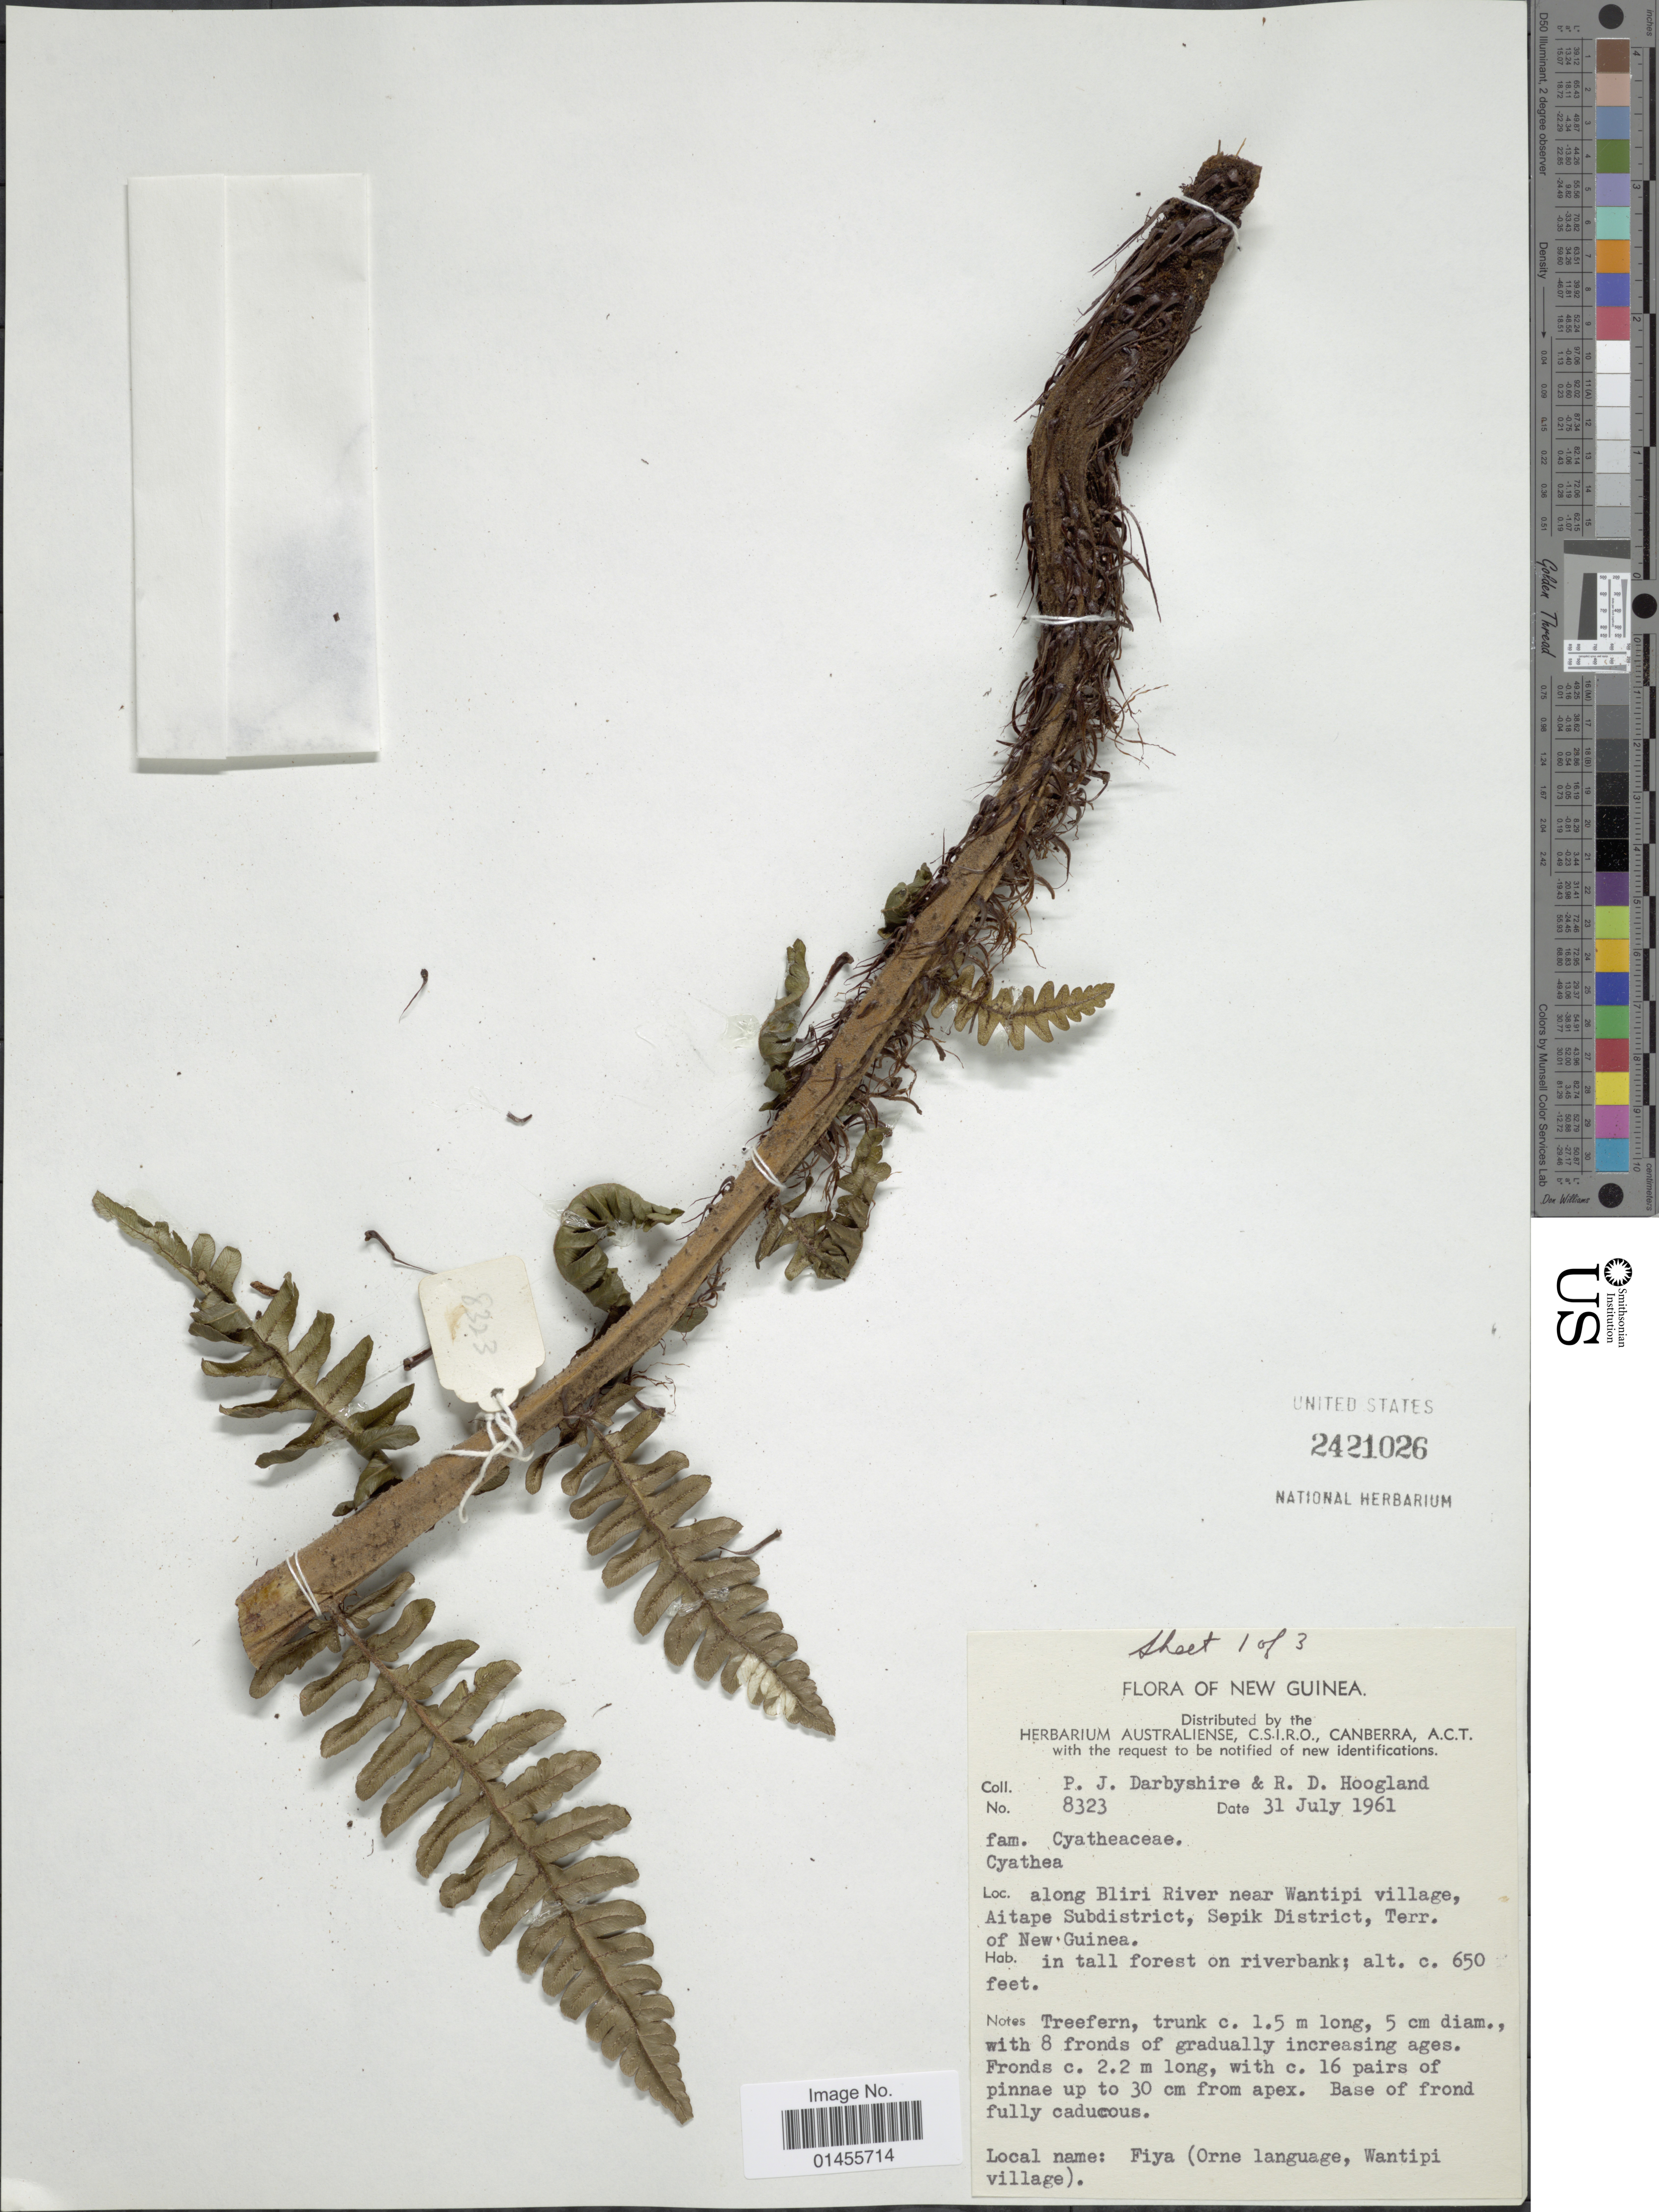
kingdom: Plantae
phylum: Tracheophyta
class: Polypodiopsida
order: Cyatheales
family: Cyatheaceae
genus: Alsophila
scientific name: Alsophila sp.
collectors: P. Darbyshire & R. D. Hoogland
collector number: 8323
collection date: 1961-07-31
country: Papua New Guinea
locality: New Guinea. Along Bliri River near Wantipi village, Aitape Subdistrict, Sepik District, Terr. of New Guinea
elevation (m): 198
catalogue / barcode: US 2421026